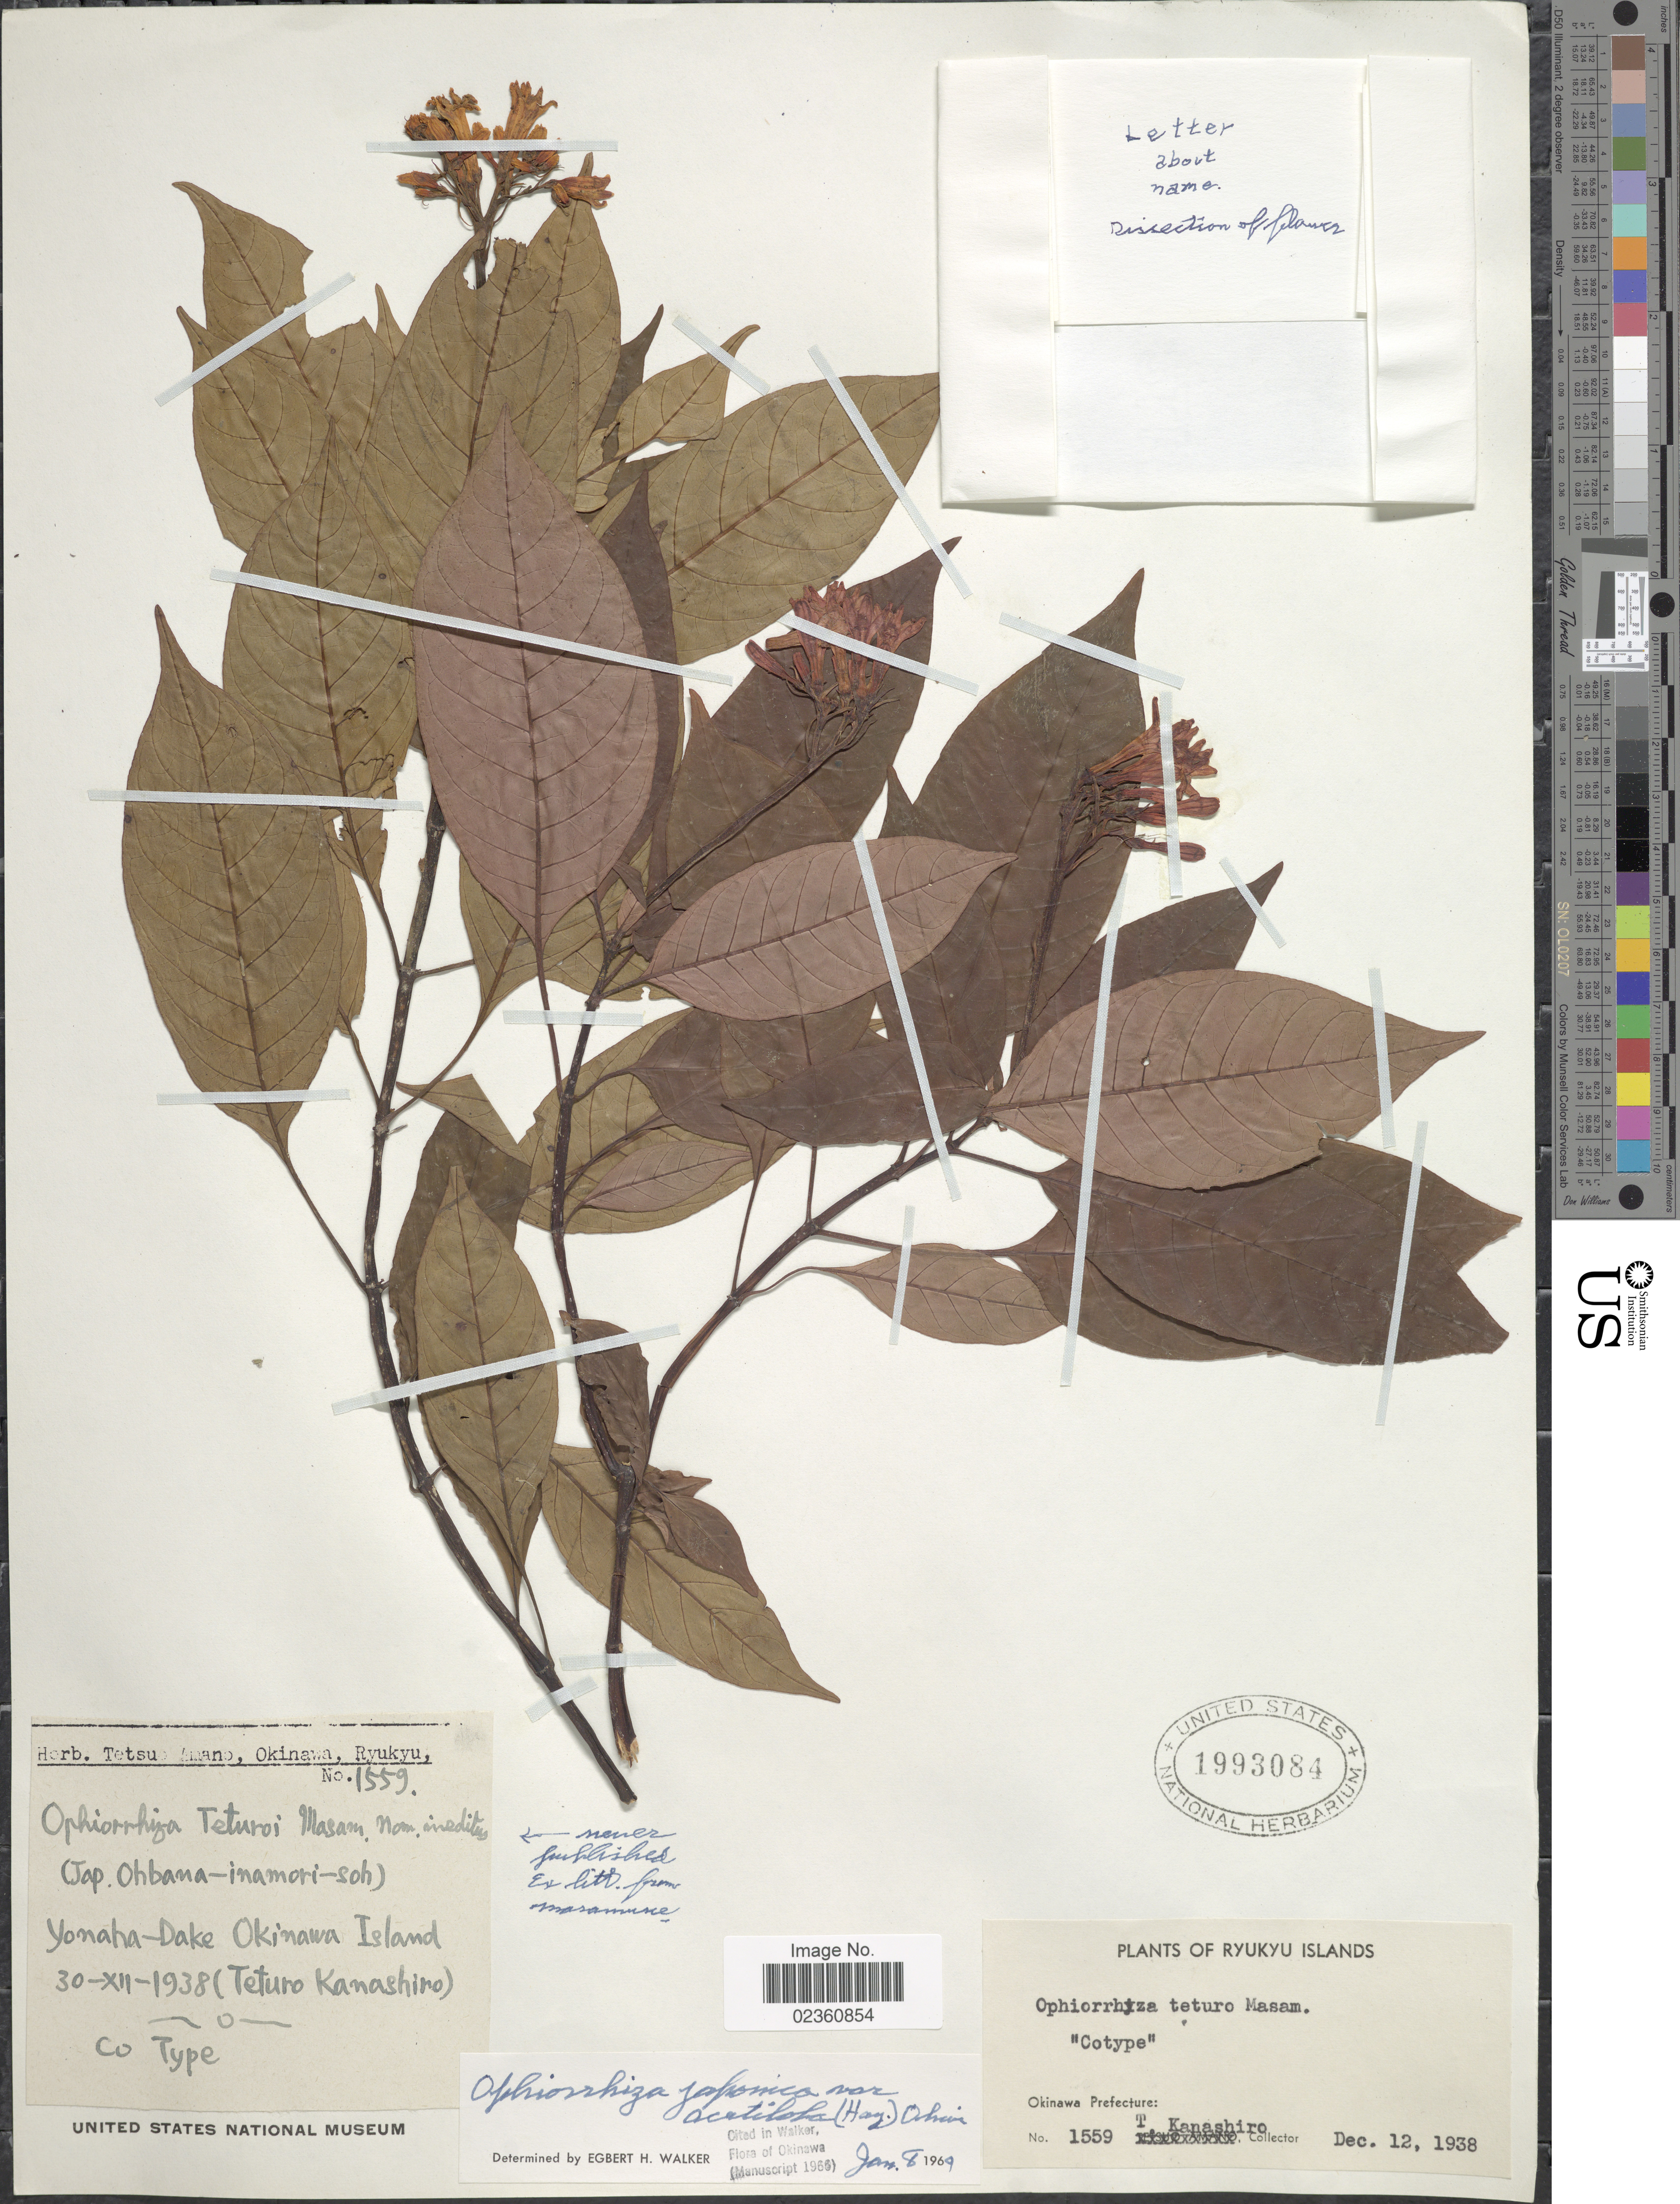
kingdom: Plantae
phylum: Tracheophyta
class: Magnoliopsida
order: Gentianales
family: Rubiaceae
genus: Ophiorrhiza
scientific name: Ophiorrhiza japonica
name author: Blume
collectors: T. Kanashiro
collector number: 1559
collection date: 1938-12-12/1938-12-30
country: Japan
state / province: Okinawa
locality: Ryukyu Islands, Okinawa Prefecture: Yonaha-Dake, Okinawa Island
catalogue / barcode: US 1993084